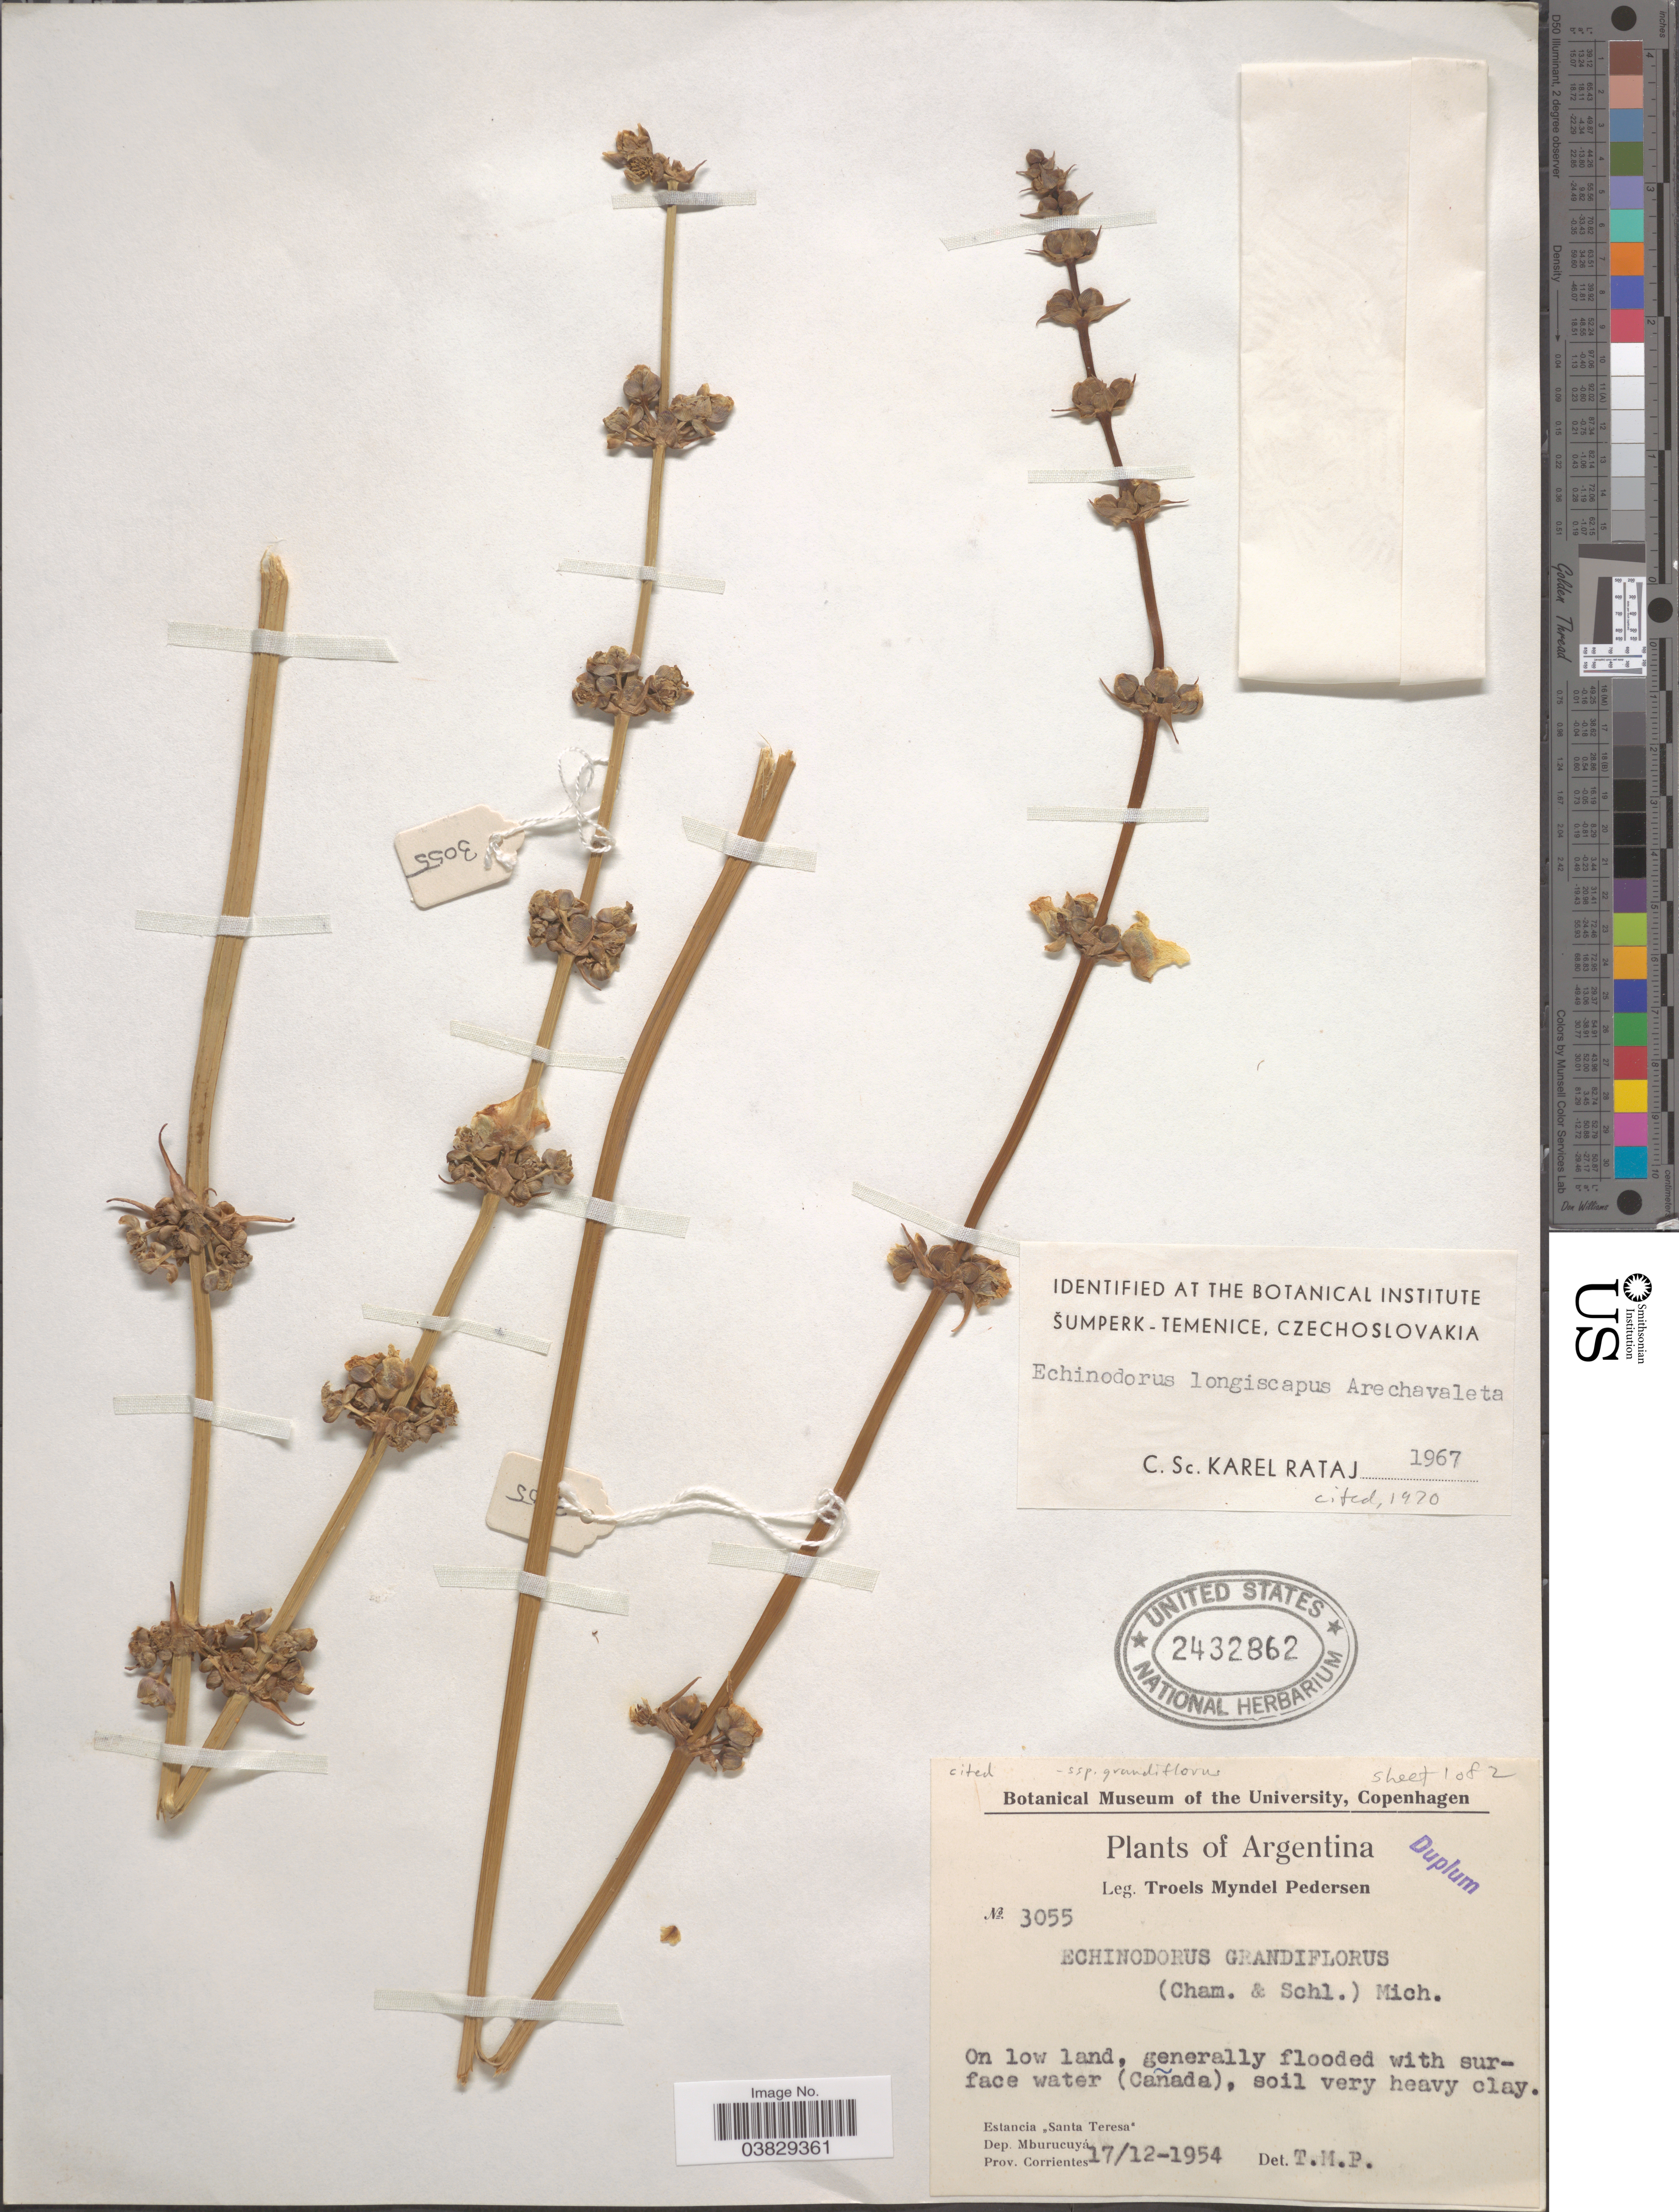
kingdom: Plantae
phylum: Tracheophyta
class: Liliopsida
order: Alismatales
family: Alismataceae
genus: Echinodorus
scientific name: Echinodorus grandiflorus subsp. grandiflorus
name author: (Cham. & Schltdl.) Micheli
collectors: T. Pederson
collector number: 3055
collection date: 1954-12-17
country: Argentina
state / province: Corrientes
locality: Estancia "Santa Teresa". Dep. Mburucuyá.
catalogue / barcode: US 2432862